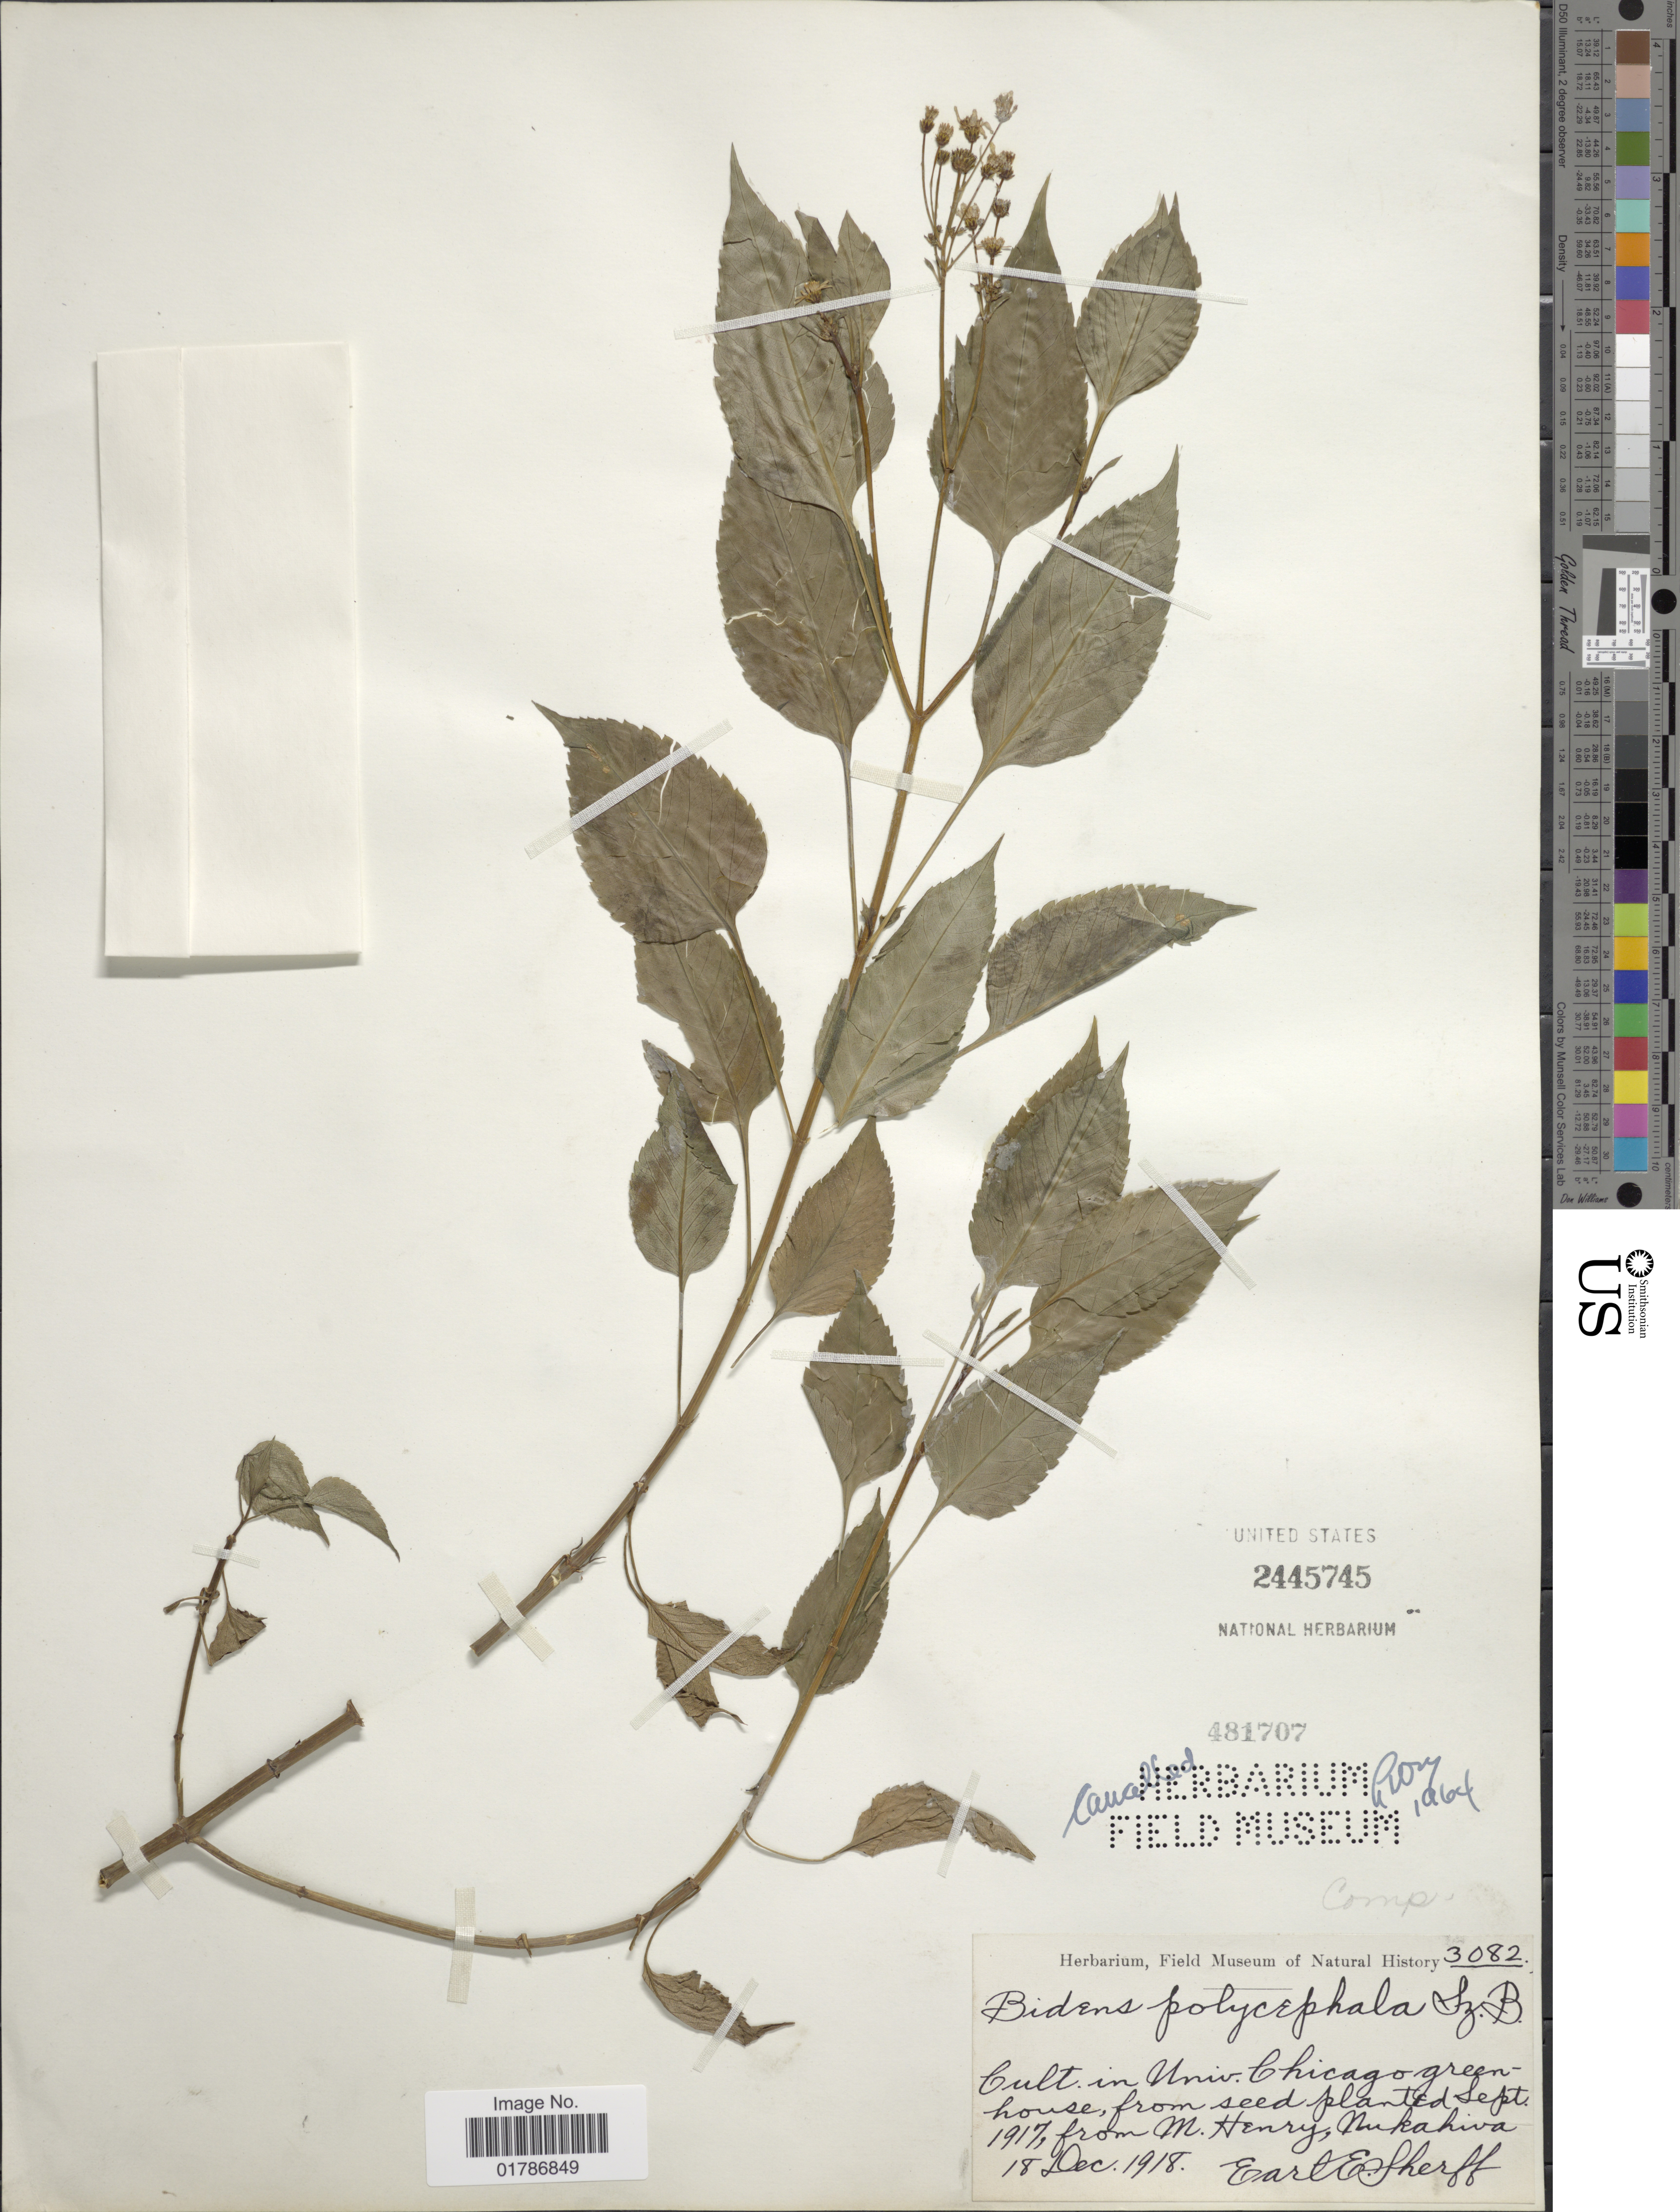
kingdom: Plantae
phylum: Tracheophyta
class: Magnoliopsida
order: Asterales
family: Asteraceae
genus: Bidens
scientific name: Bidens polycephala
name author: Sch. Bip.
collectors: E. E. Sherff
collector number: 3082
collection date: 1918-12-18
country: United States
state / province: Illinois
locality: Cult. in Univ Chicago greenhouse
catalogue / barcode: US 2445745